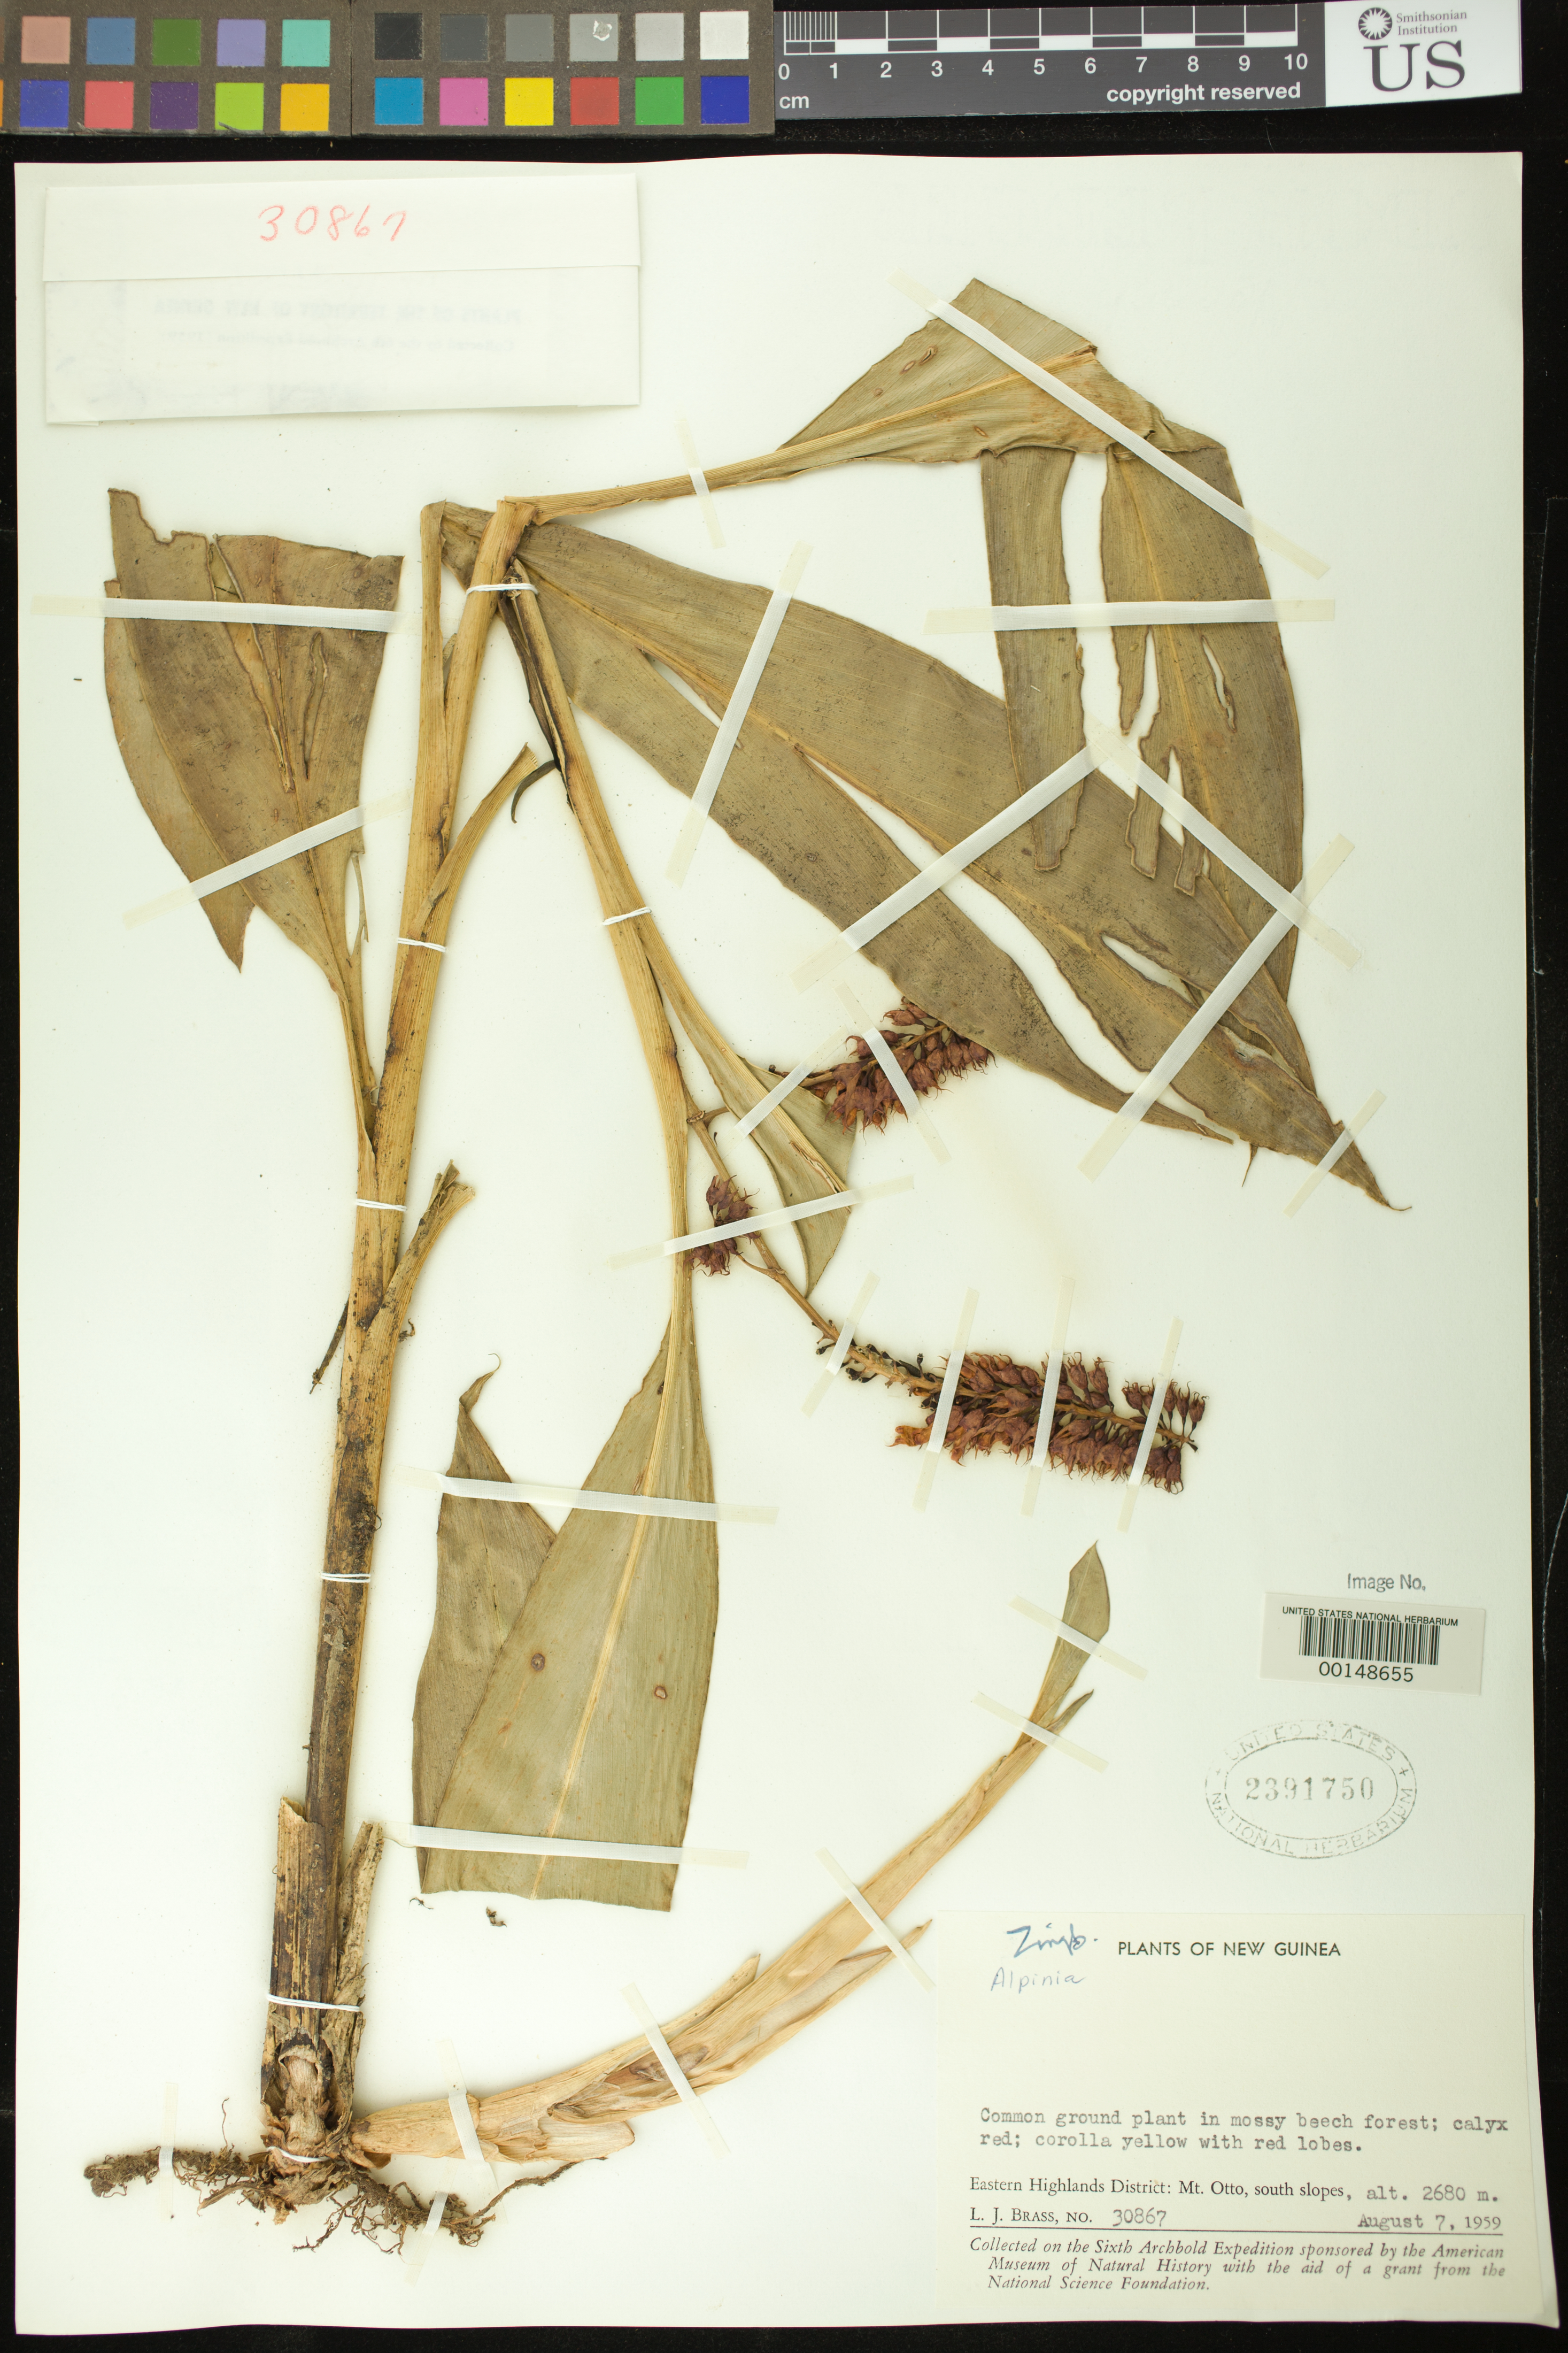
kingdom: Plantae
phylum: Tracheophyta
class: Liliopsida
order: Zingiberales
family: Zingiberaceae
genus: Alpinia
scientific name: Alpinia sp.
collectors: L. J. Brass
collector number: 30867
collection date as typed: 07 Aug 1959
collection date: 1959-08-07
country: Papua New Guinea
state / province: Eastern Highlands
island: New Guinea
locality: Mt. otto, south slopes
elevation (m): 2680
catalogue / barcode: US 2391750